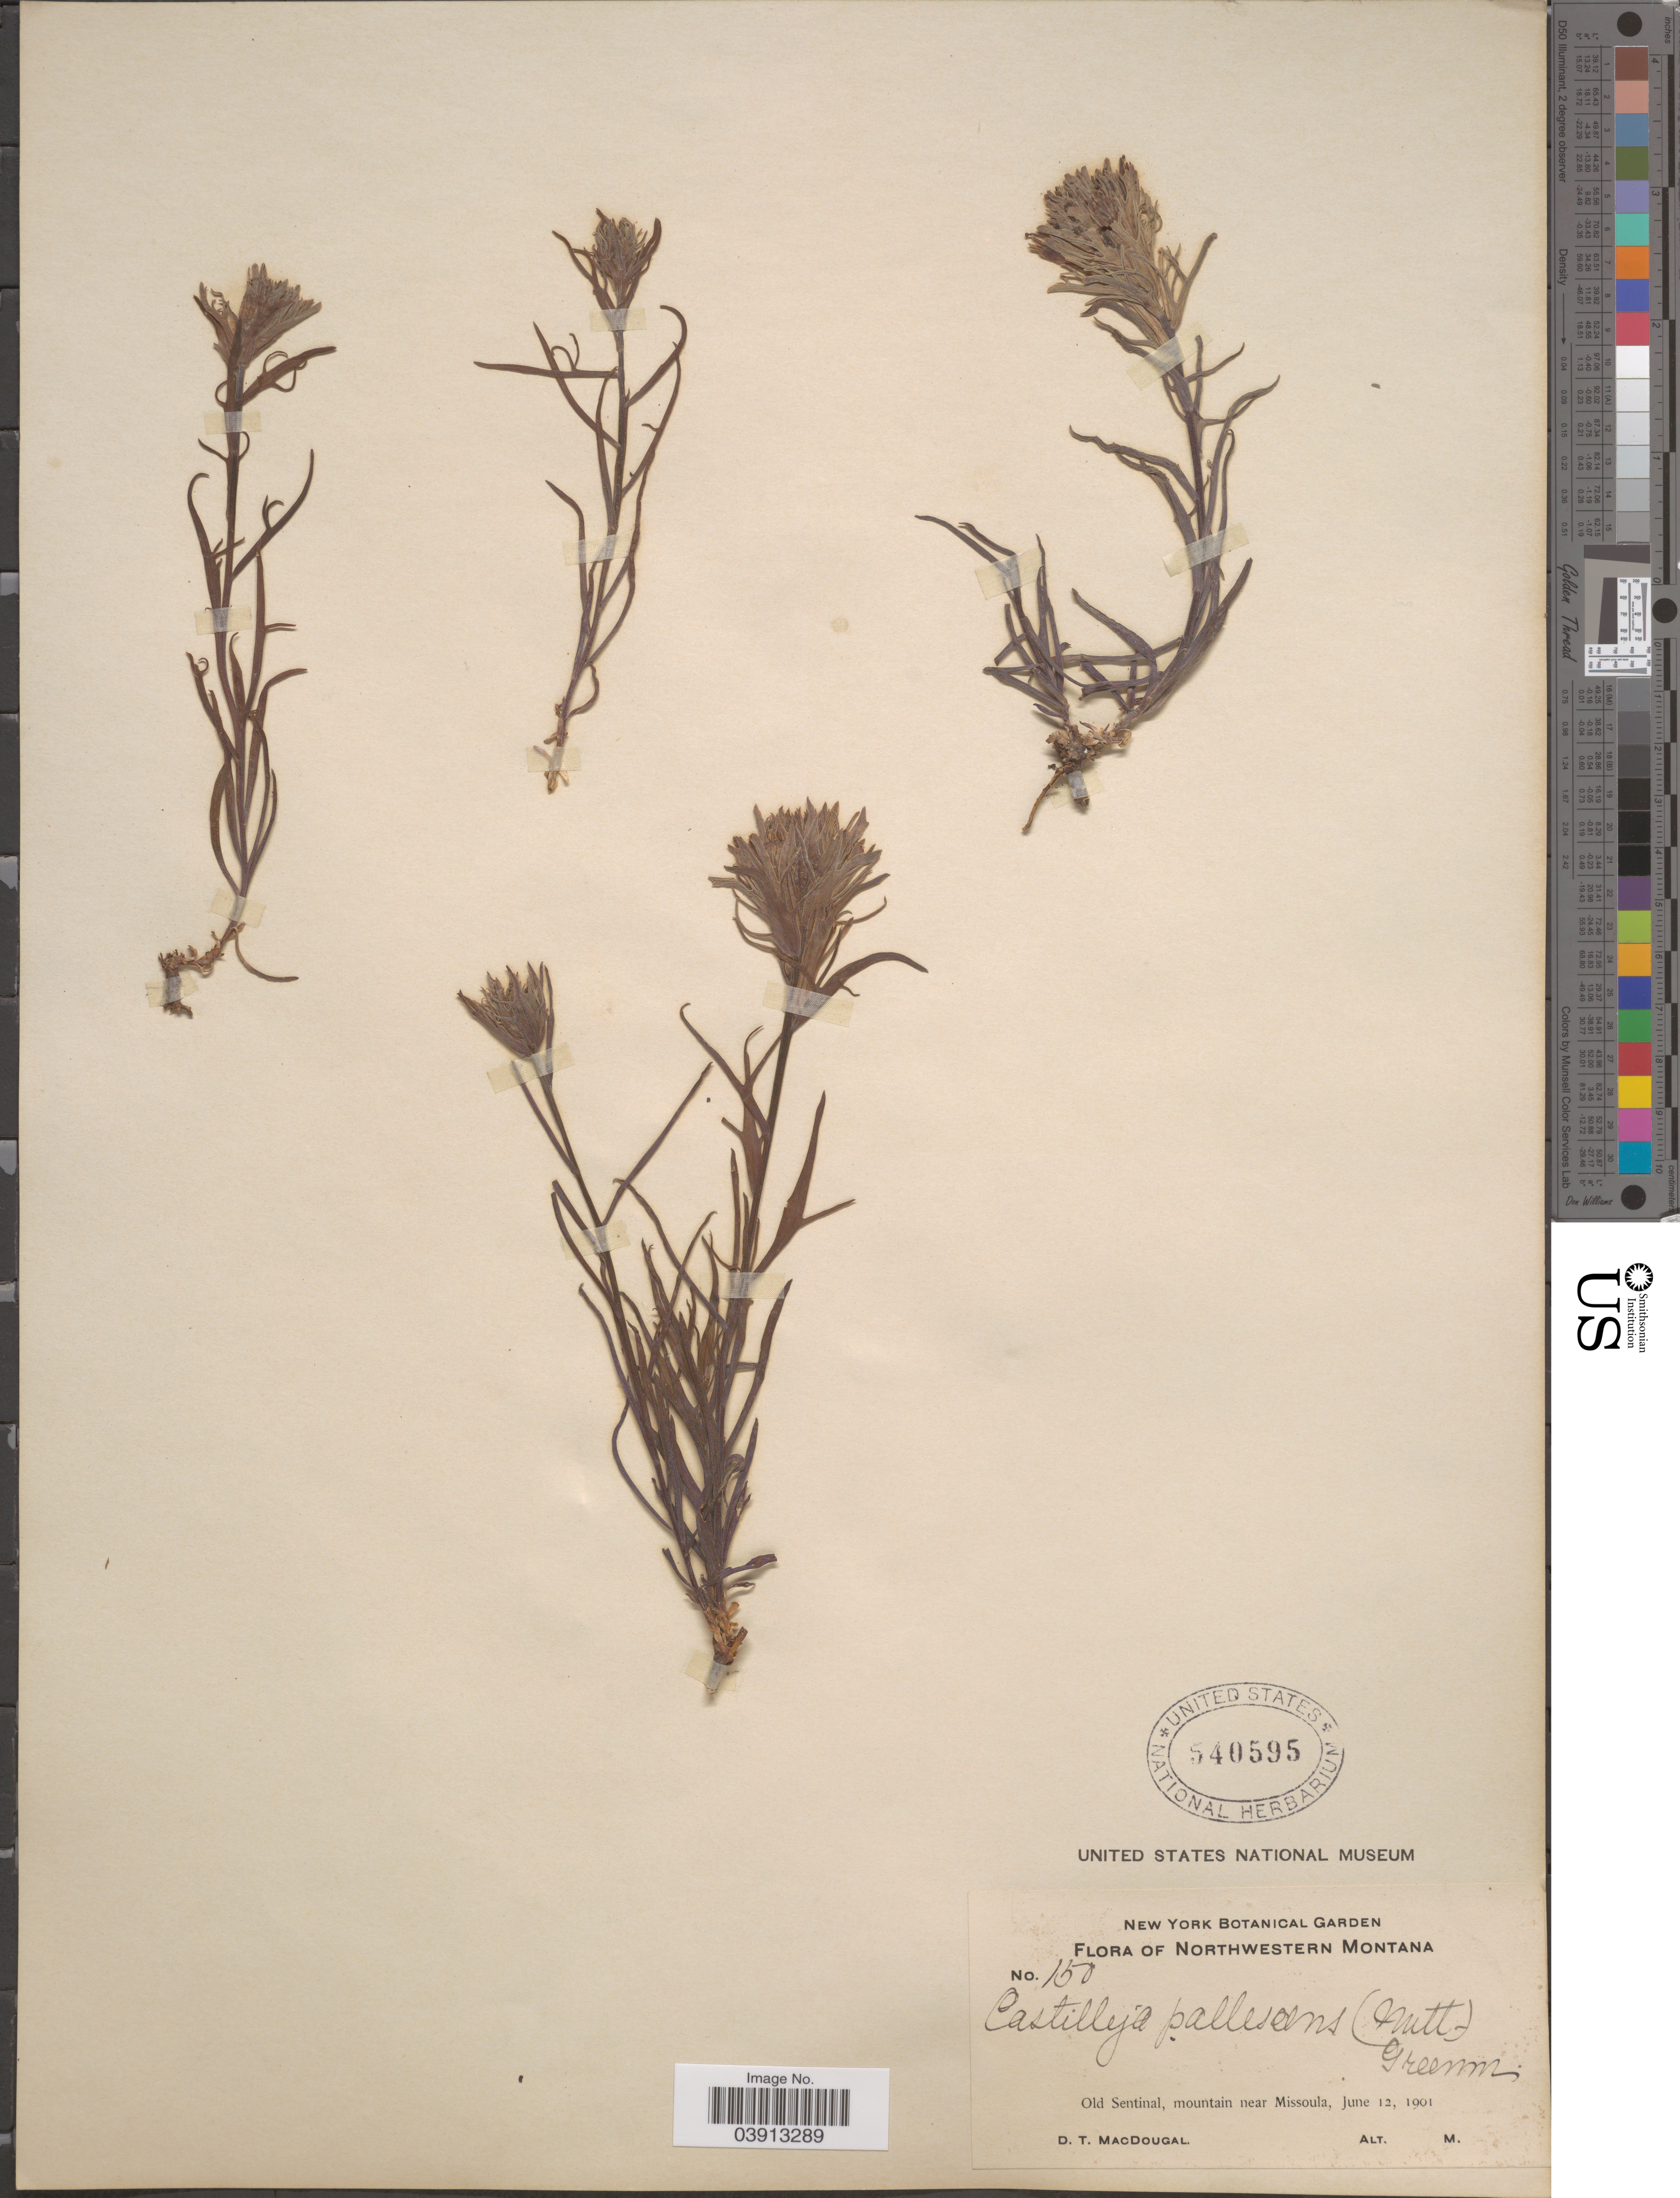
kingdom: Plantae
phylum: Tracheophyta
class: Magnoliopsida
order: Lamiales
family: Orobanchaceae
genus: Castilleja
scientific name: Castilleja pallescens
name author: (A. Gray) Greenm.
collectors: D. T. MacDougal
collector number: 150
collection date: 1901-06-12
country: United States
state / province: Montana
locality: Northwestern Montana. Old Sentinal, mountain near Missoula.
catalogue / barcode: US 540595